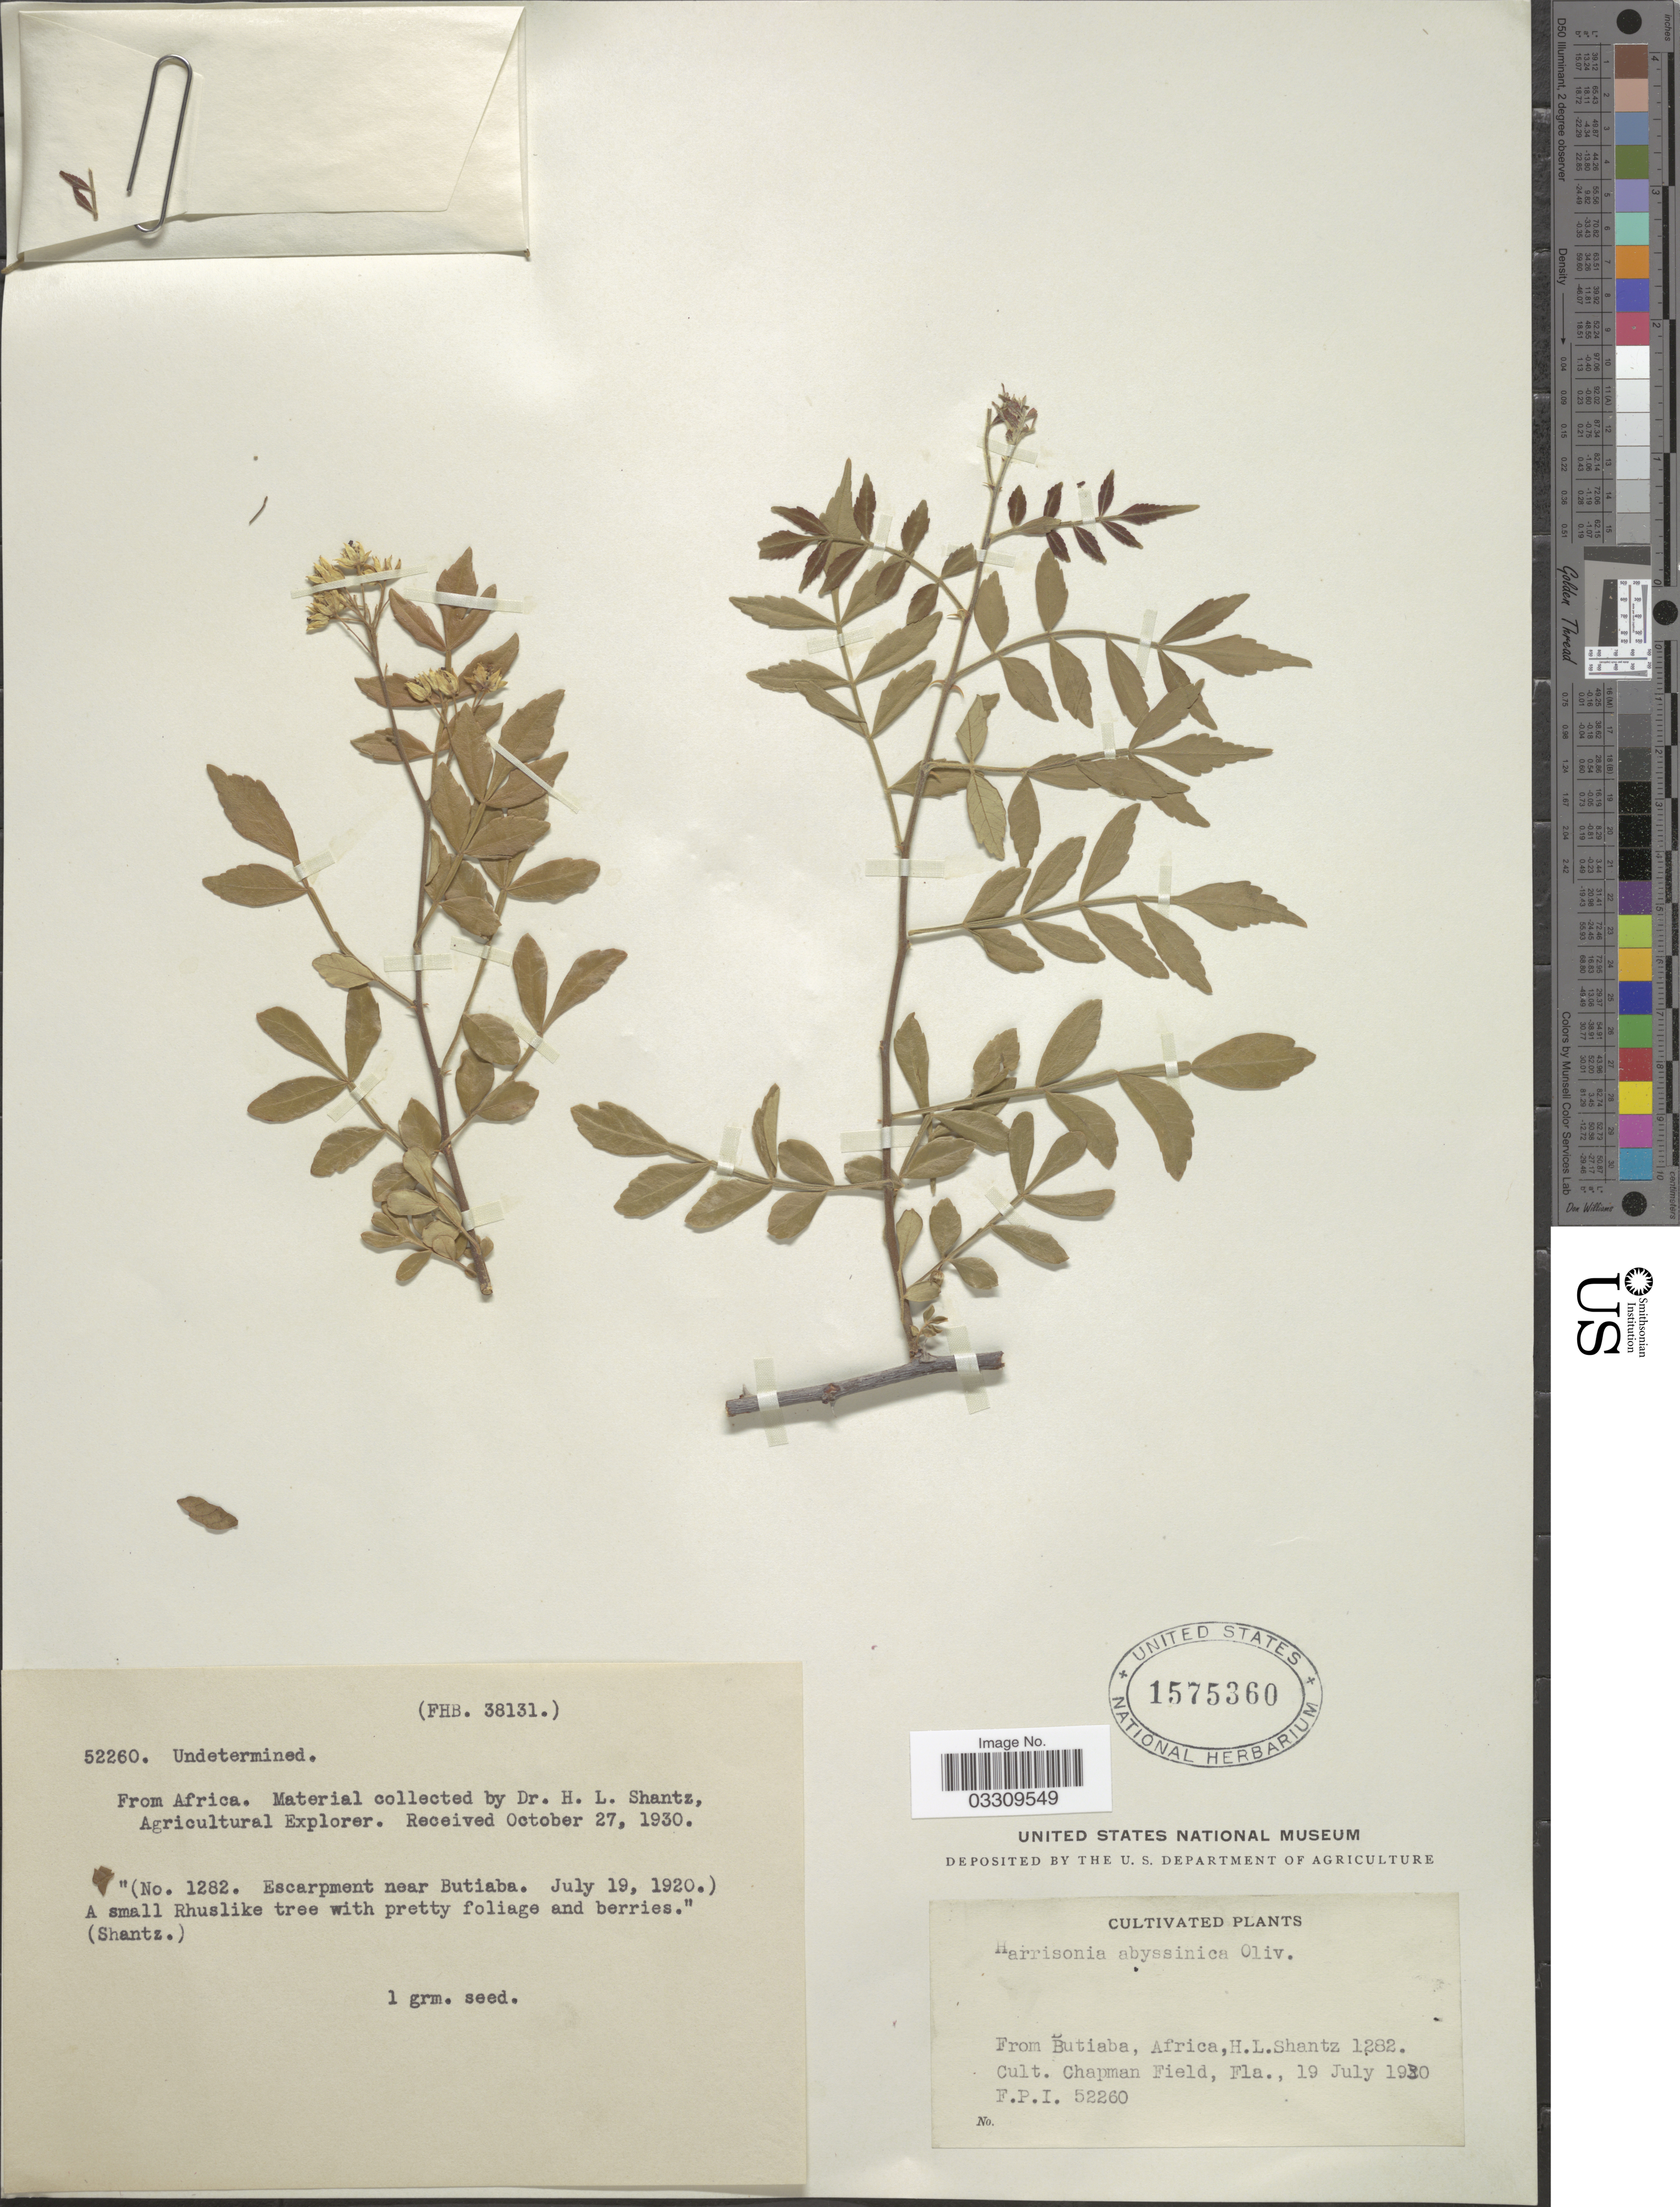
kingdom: Plantae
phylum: Tracheophyta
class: Magnoliopsida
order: Sapindales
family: Rutaceae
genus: Harrisonia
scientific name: Harrisonia abyssinica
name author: Oliv.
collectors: H. Shantz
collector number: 1282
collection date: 1930-07-19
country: Uganda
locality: From Butiaba, Africa. Agricultural Explorer. Escarpment near Butiaba.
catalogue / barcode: US 1575360